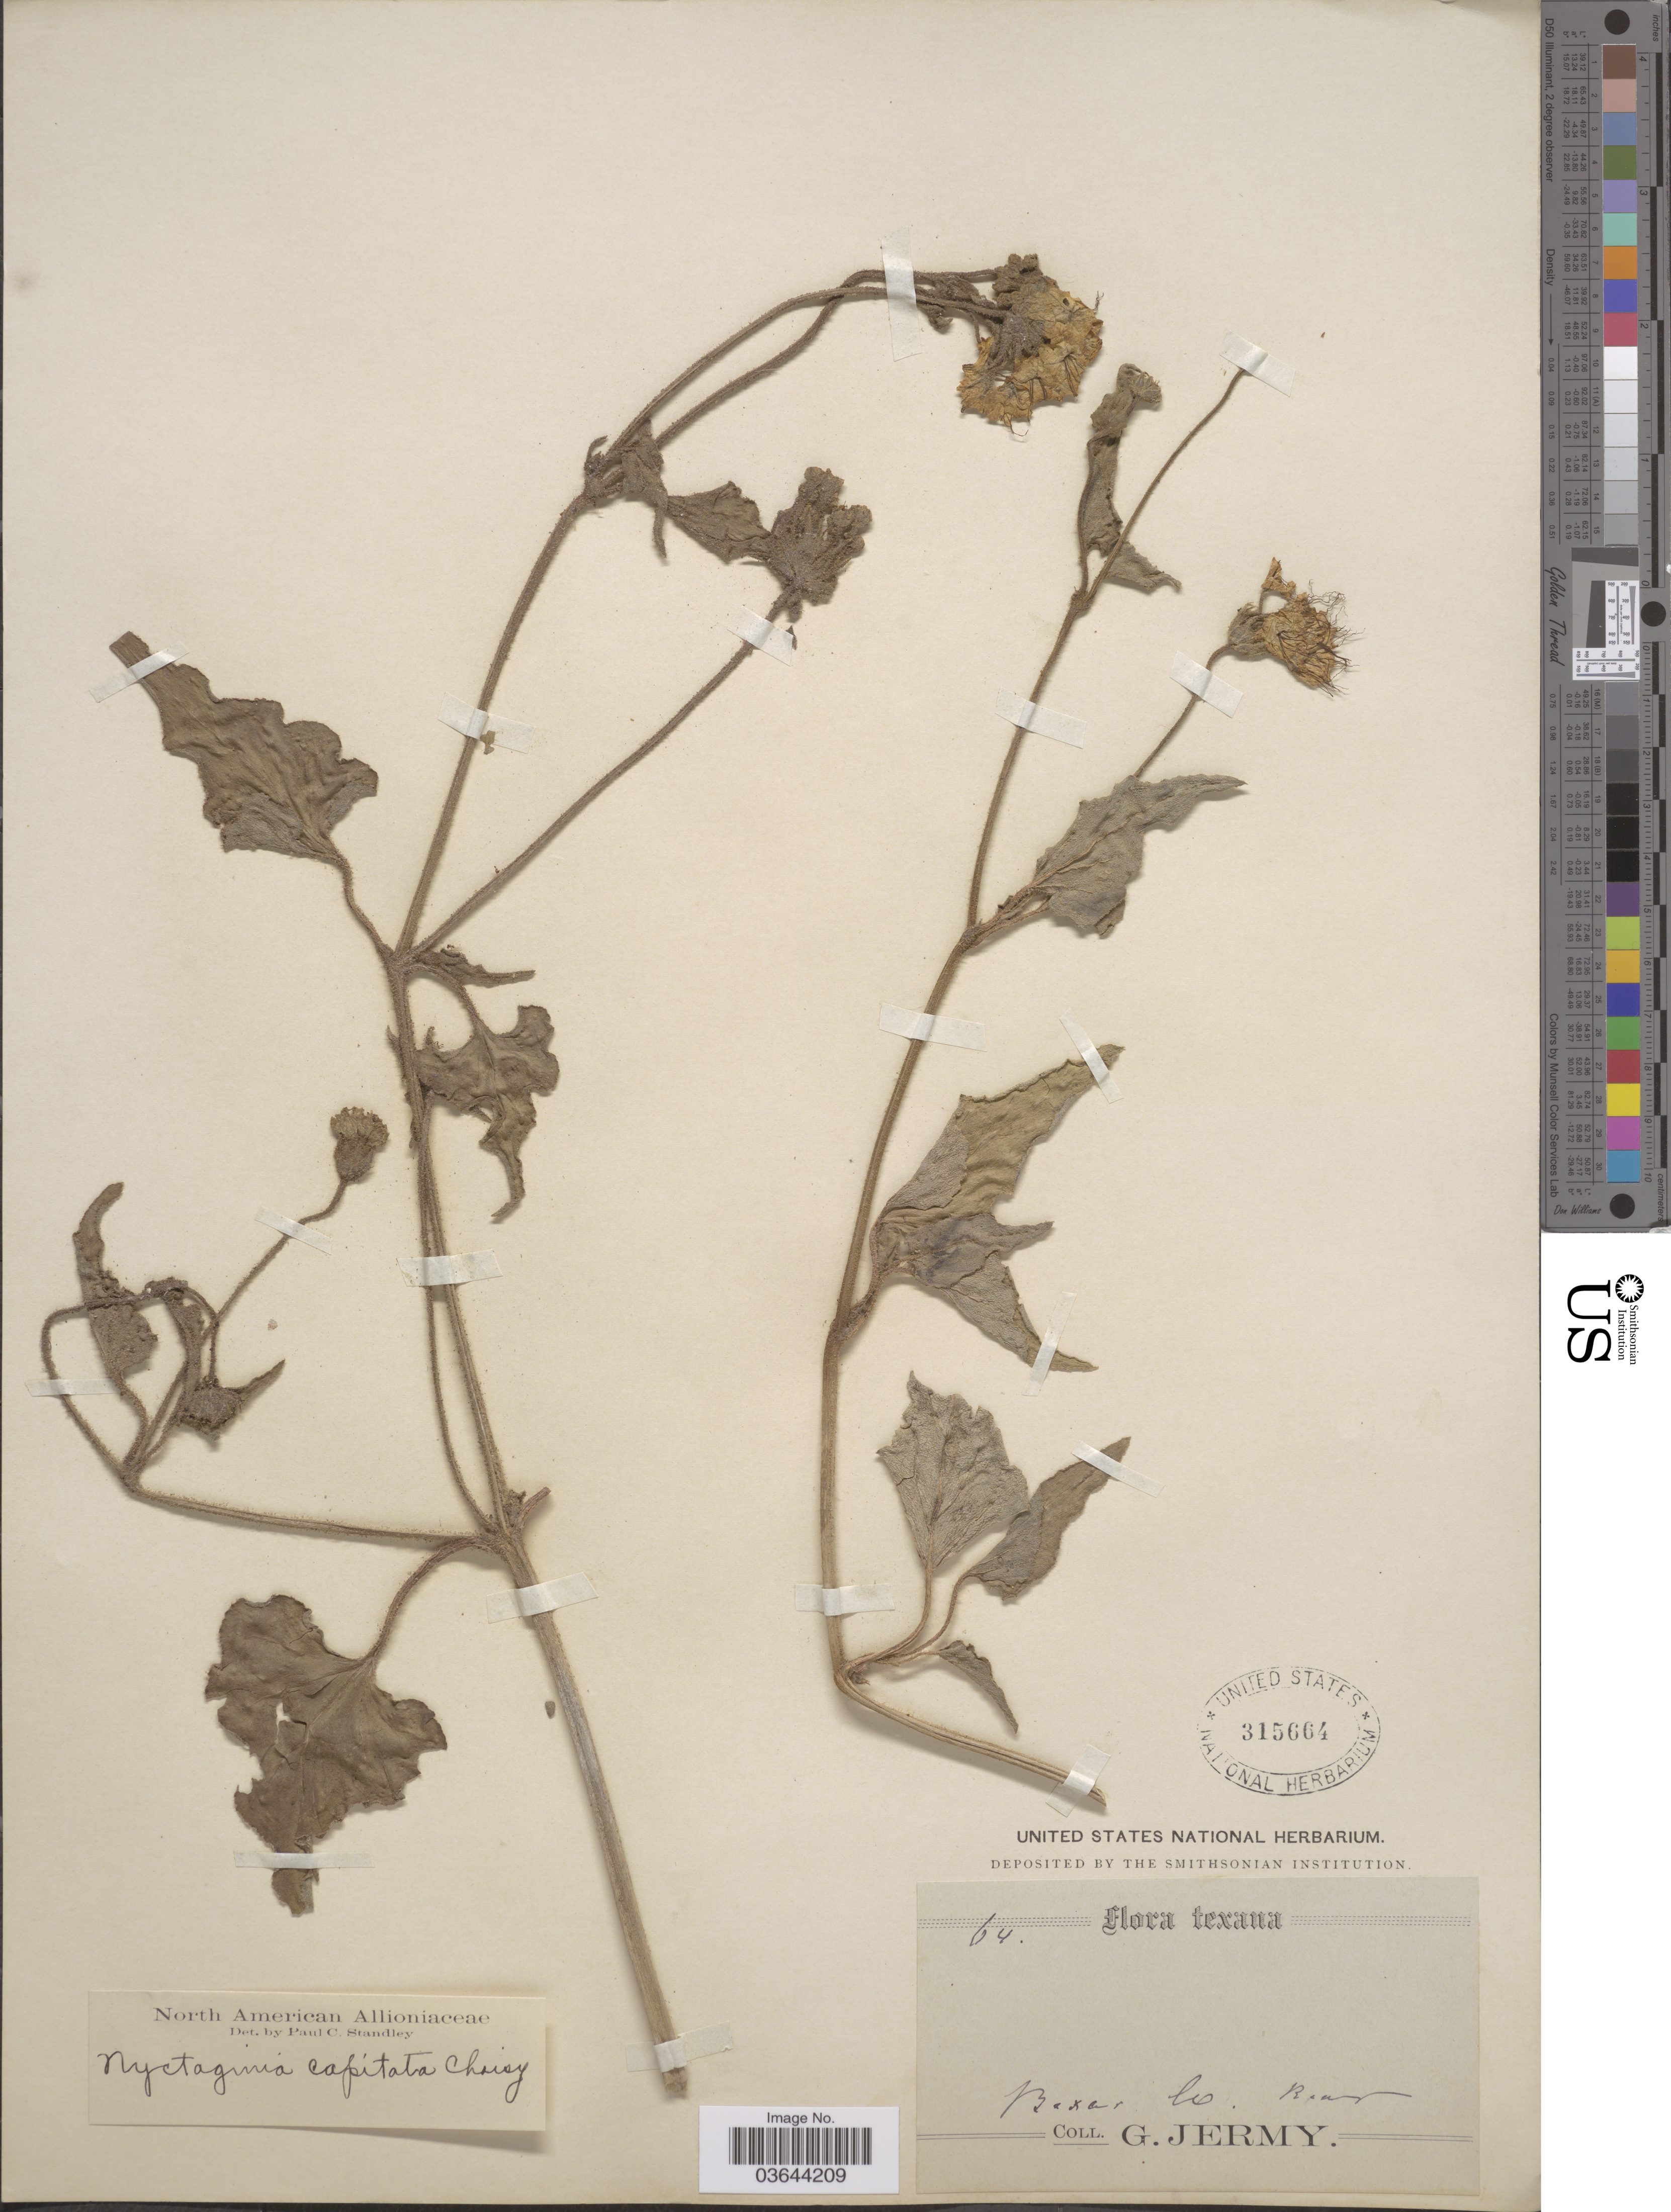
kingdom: Plantae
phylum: Tracheophyta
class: Magnoliopsida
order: Caryophyllales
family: Nyctaginaceae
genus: Nyctaginia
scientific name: Nyctaginia capitata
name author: Choisy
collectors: G. Jermy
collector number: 64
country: United States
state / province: Texas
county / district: Bexar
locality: Bexar Co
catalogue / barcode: US 315664